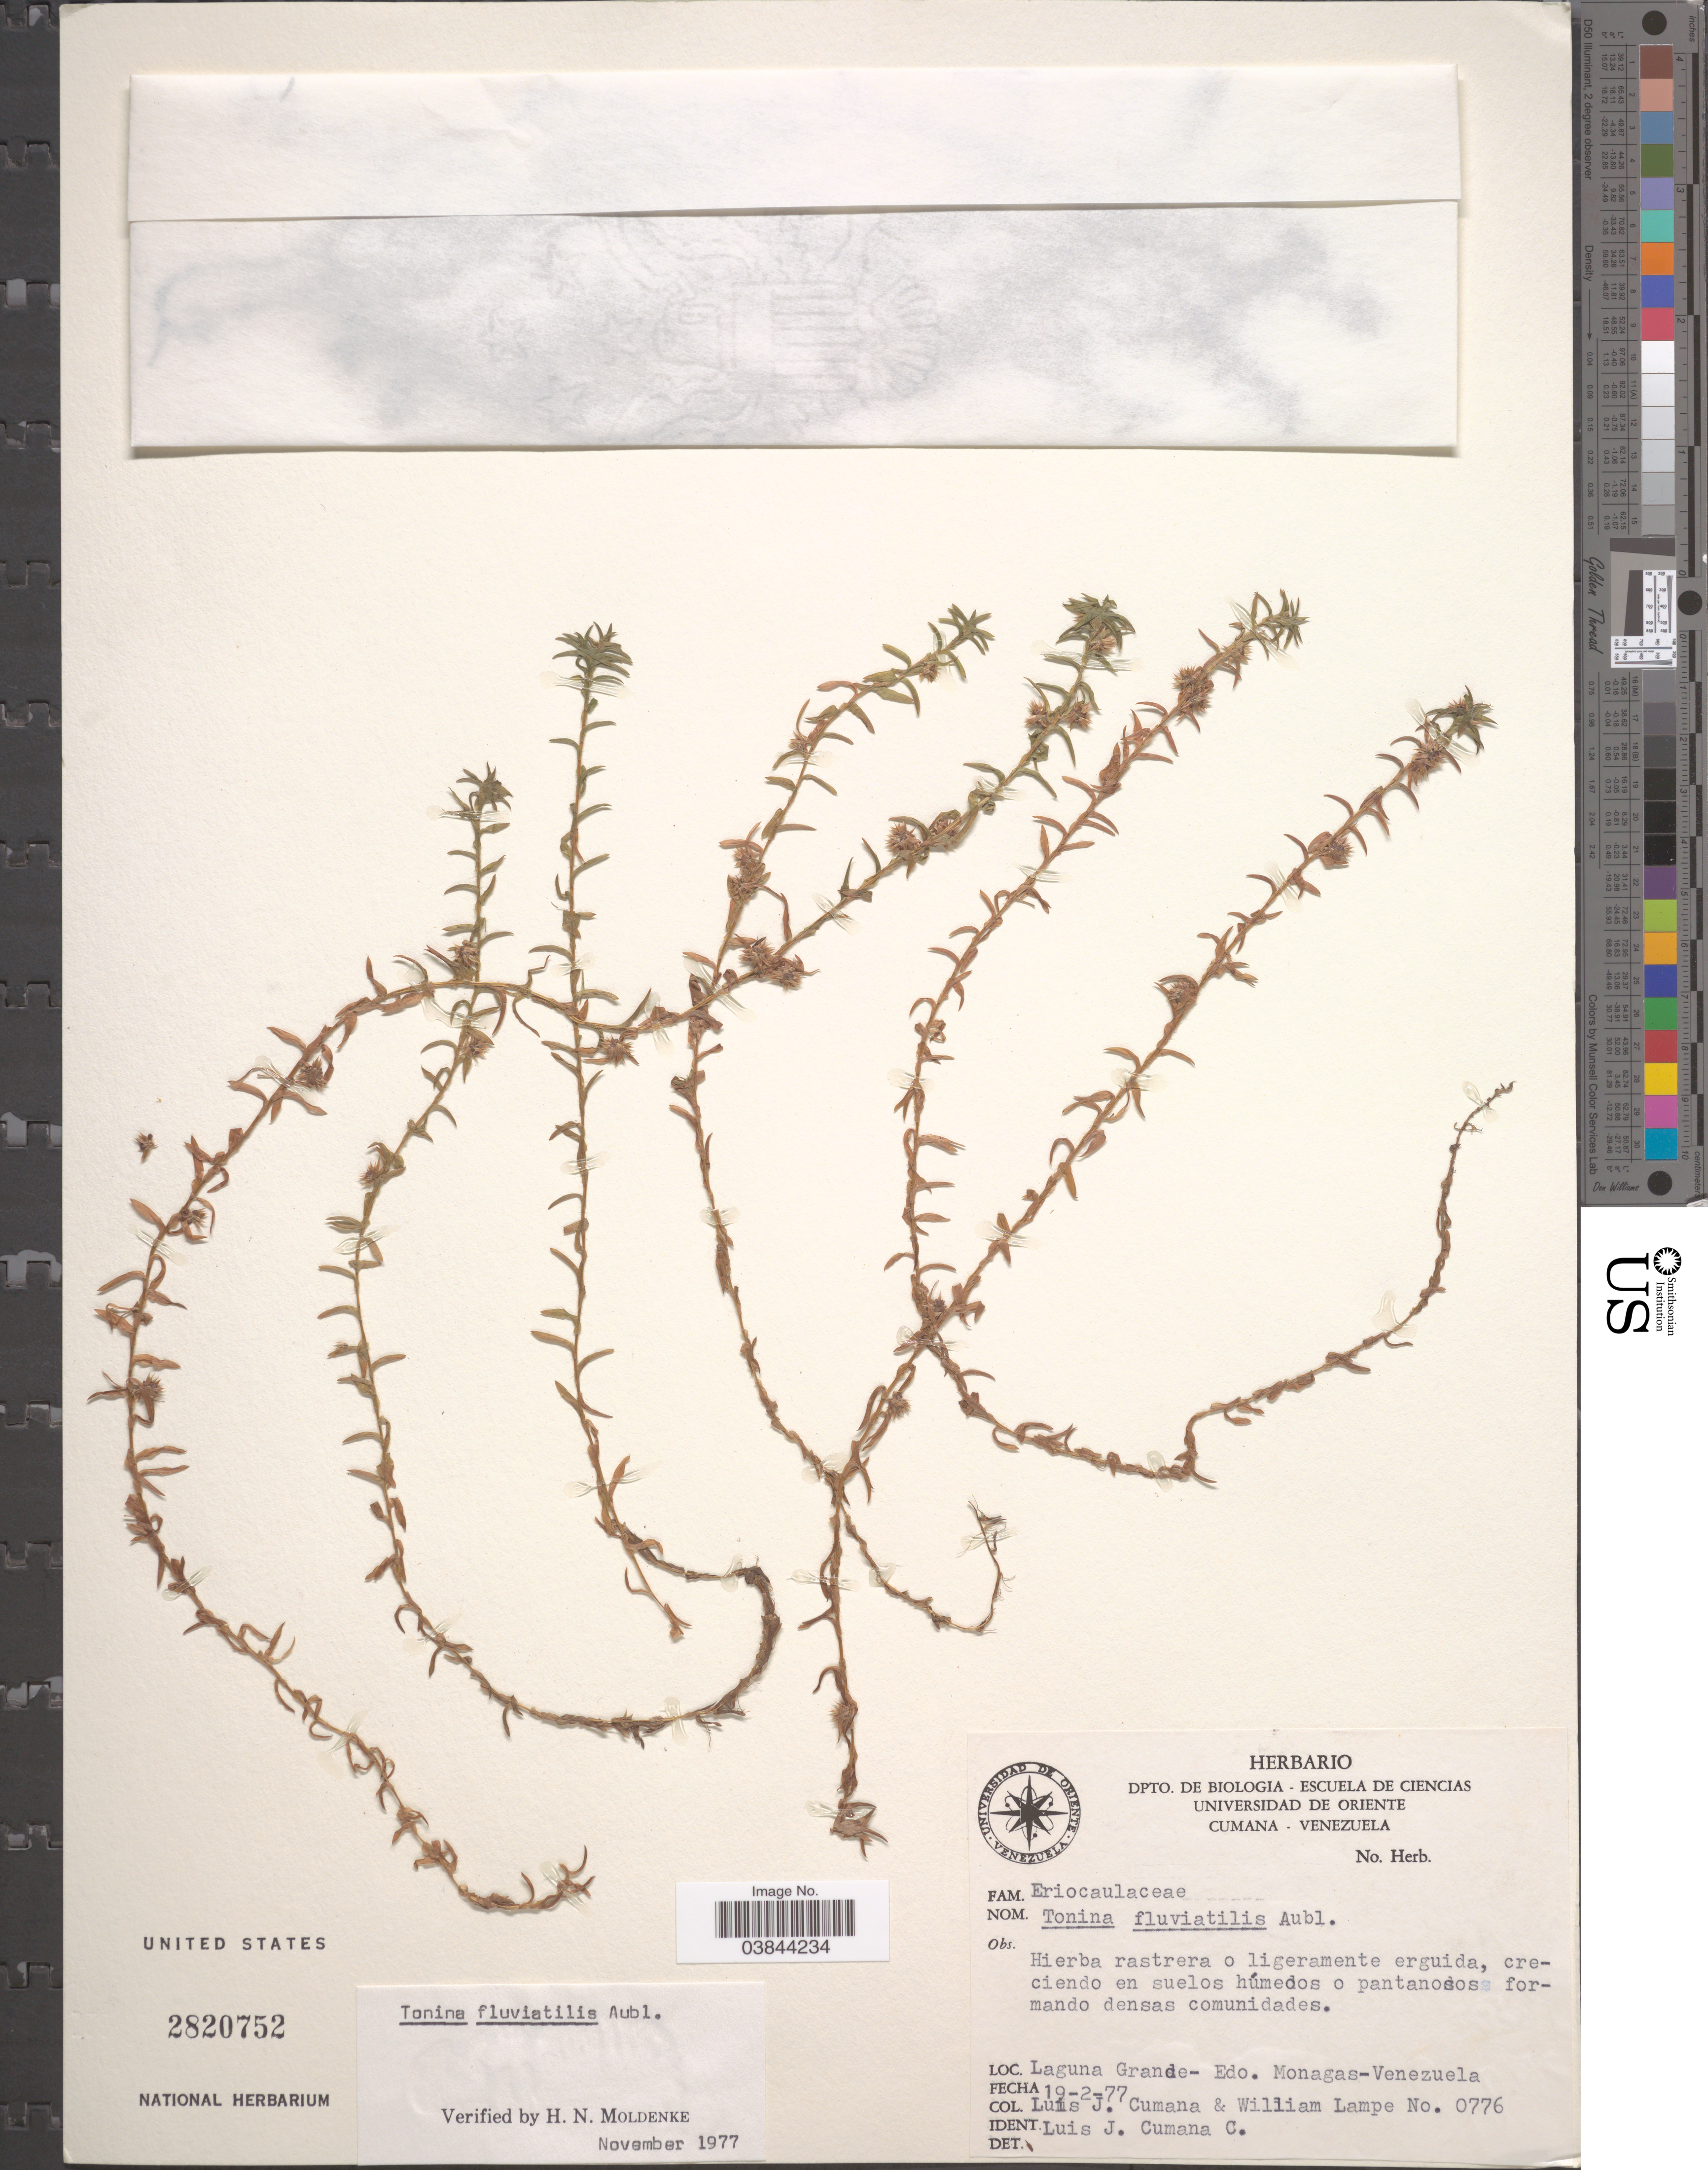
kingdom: Plantae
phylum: Tracheophyta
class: Liliopsida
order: Poales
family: Eriocaulaceae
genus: Tonina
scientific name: Tonina fluviatilis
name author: Aubl.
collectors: L. Cumana & W. Lampe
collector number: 0776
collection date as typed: Transcribed d/m/y: 19/2/77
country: Venezuela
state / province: Monagas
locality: Laguna Grande.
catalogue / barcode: US 2820752